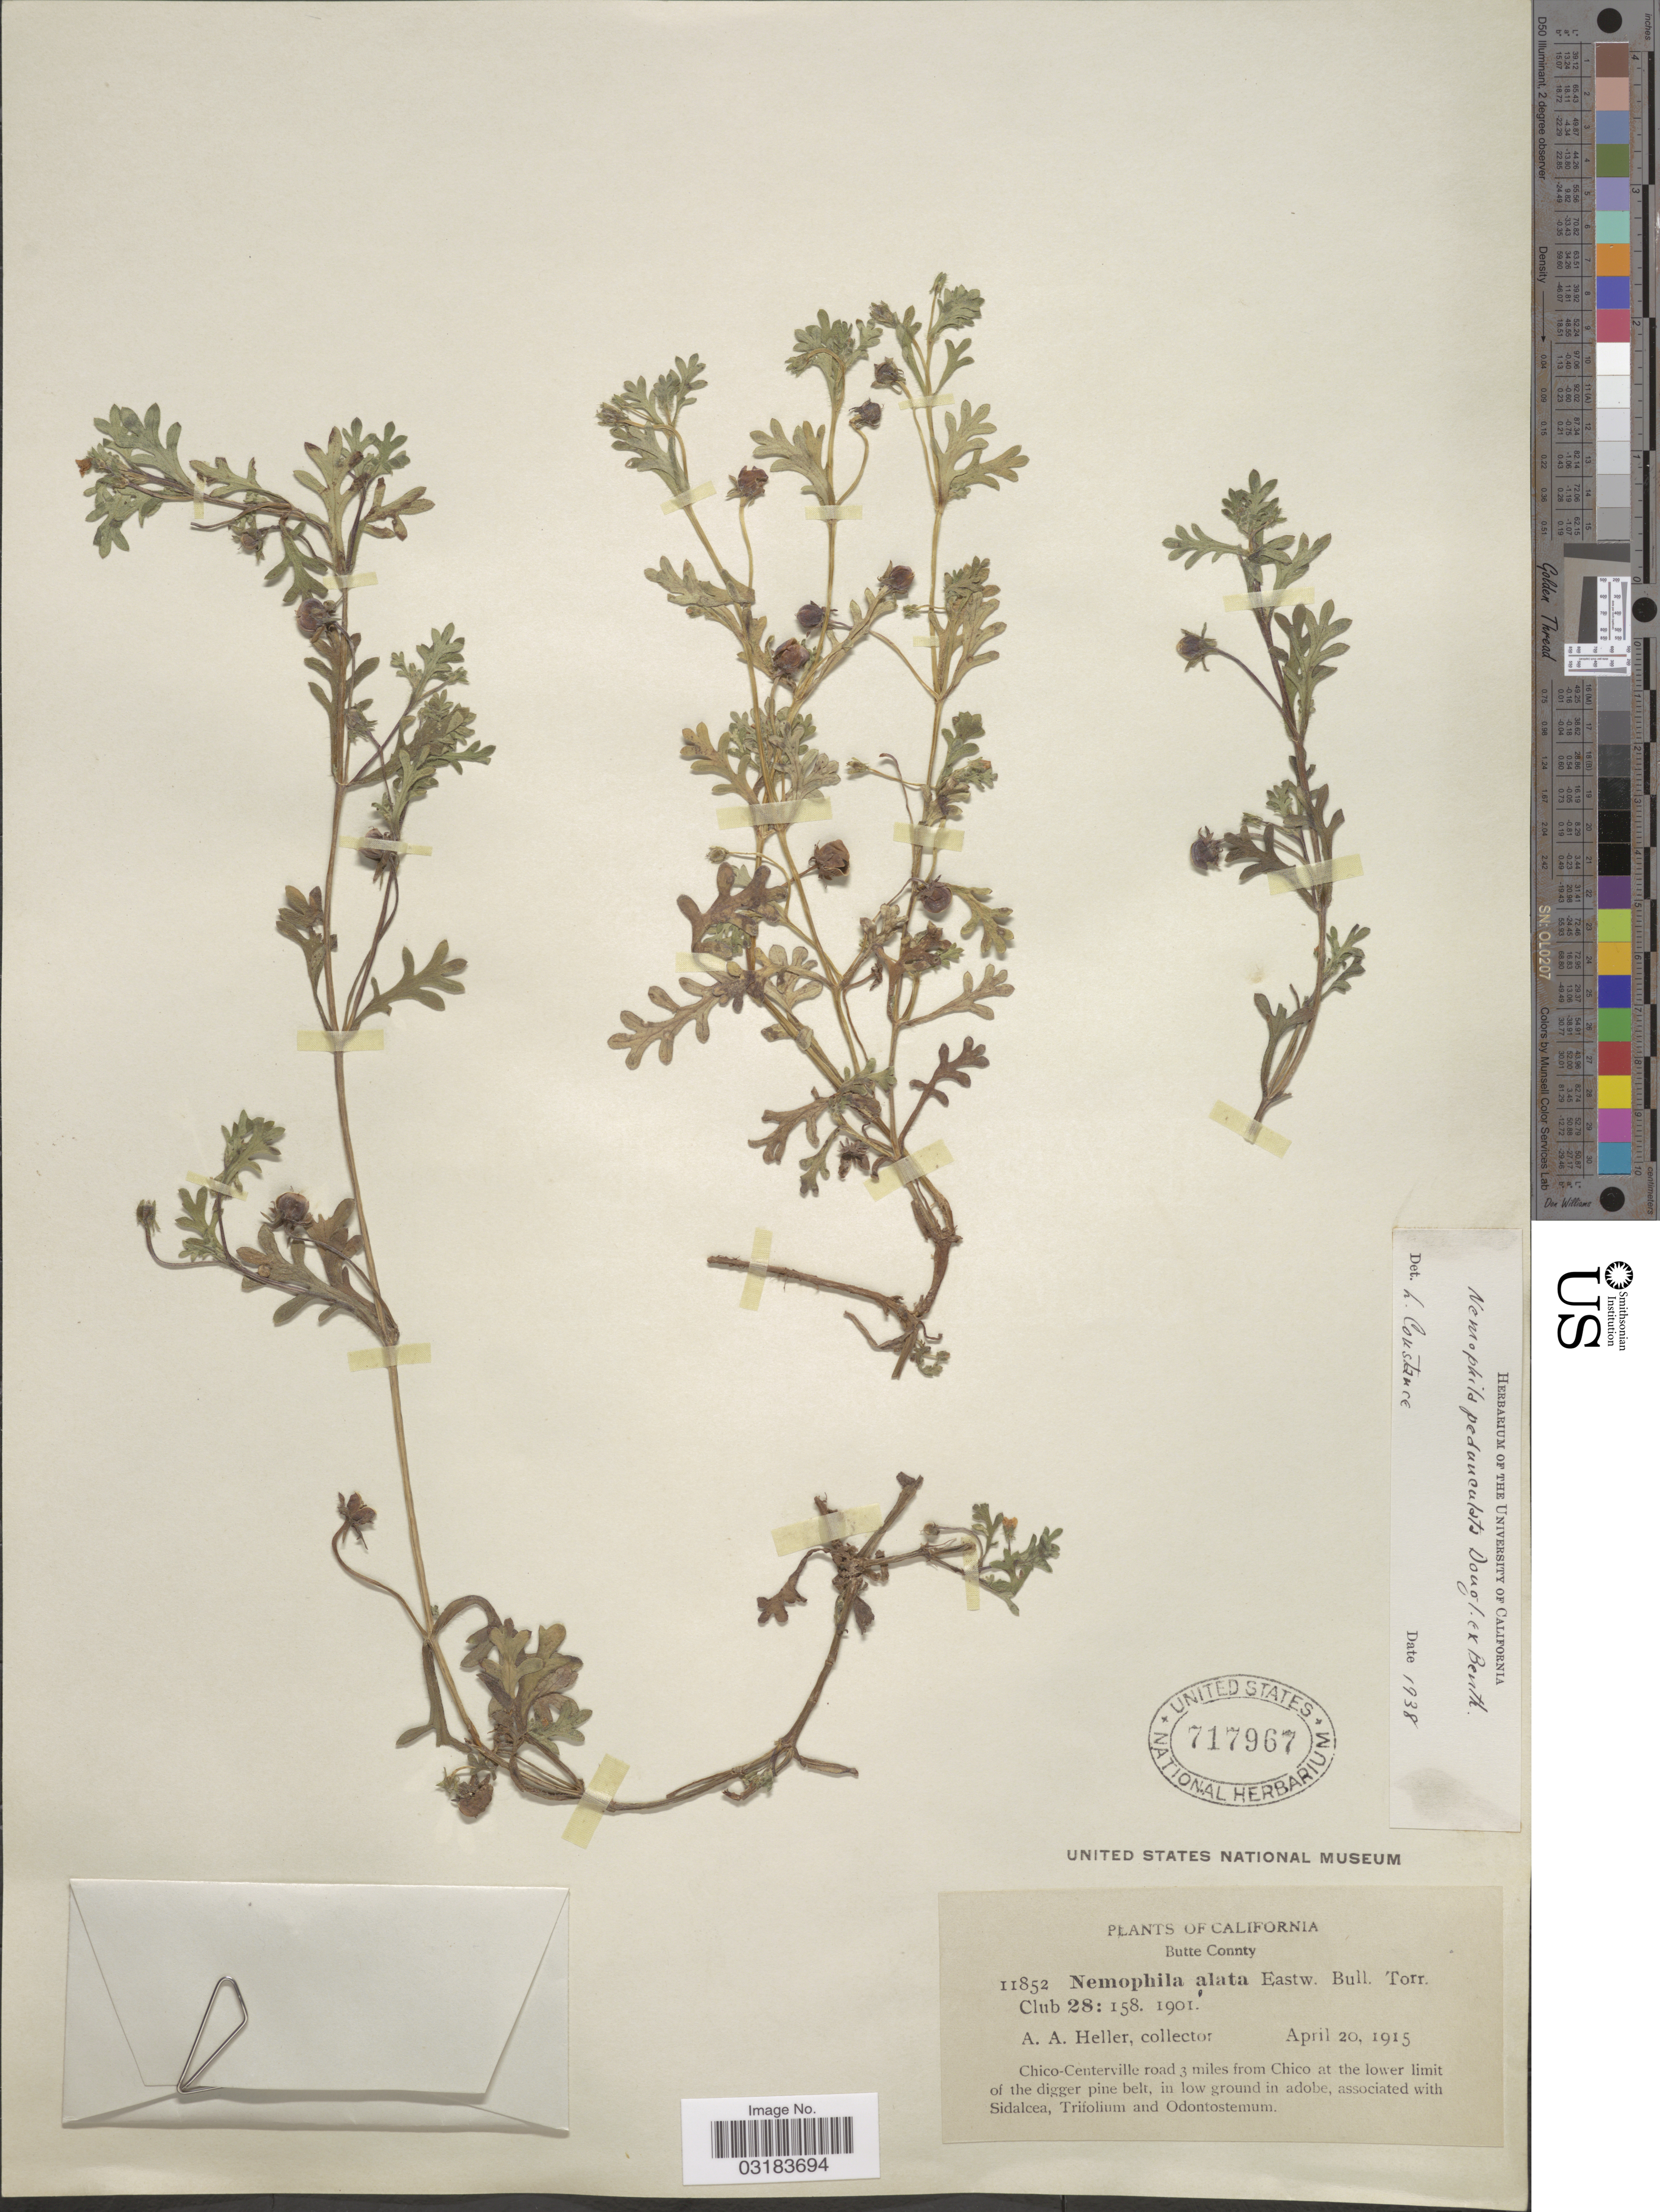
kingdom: Plantae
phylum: Tracheophyta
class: Magnoliopsida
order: Boraginales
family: Hydrophyllaceae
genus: Nemophila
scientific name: Nemophila pedunculata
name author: Douglas ex Benth.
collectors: A. A. Heller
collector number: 11852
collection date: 1915-04-20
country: United States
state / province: California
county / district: Butte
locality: Butte Connty. Chico-Centerville road 3 miles from Chico at the lower limit of the digger pine belt.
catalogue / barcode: US 717967